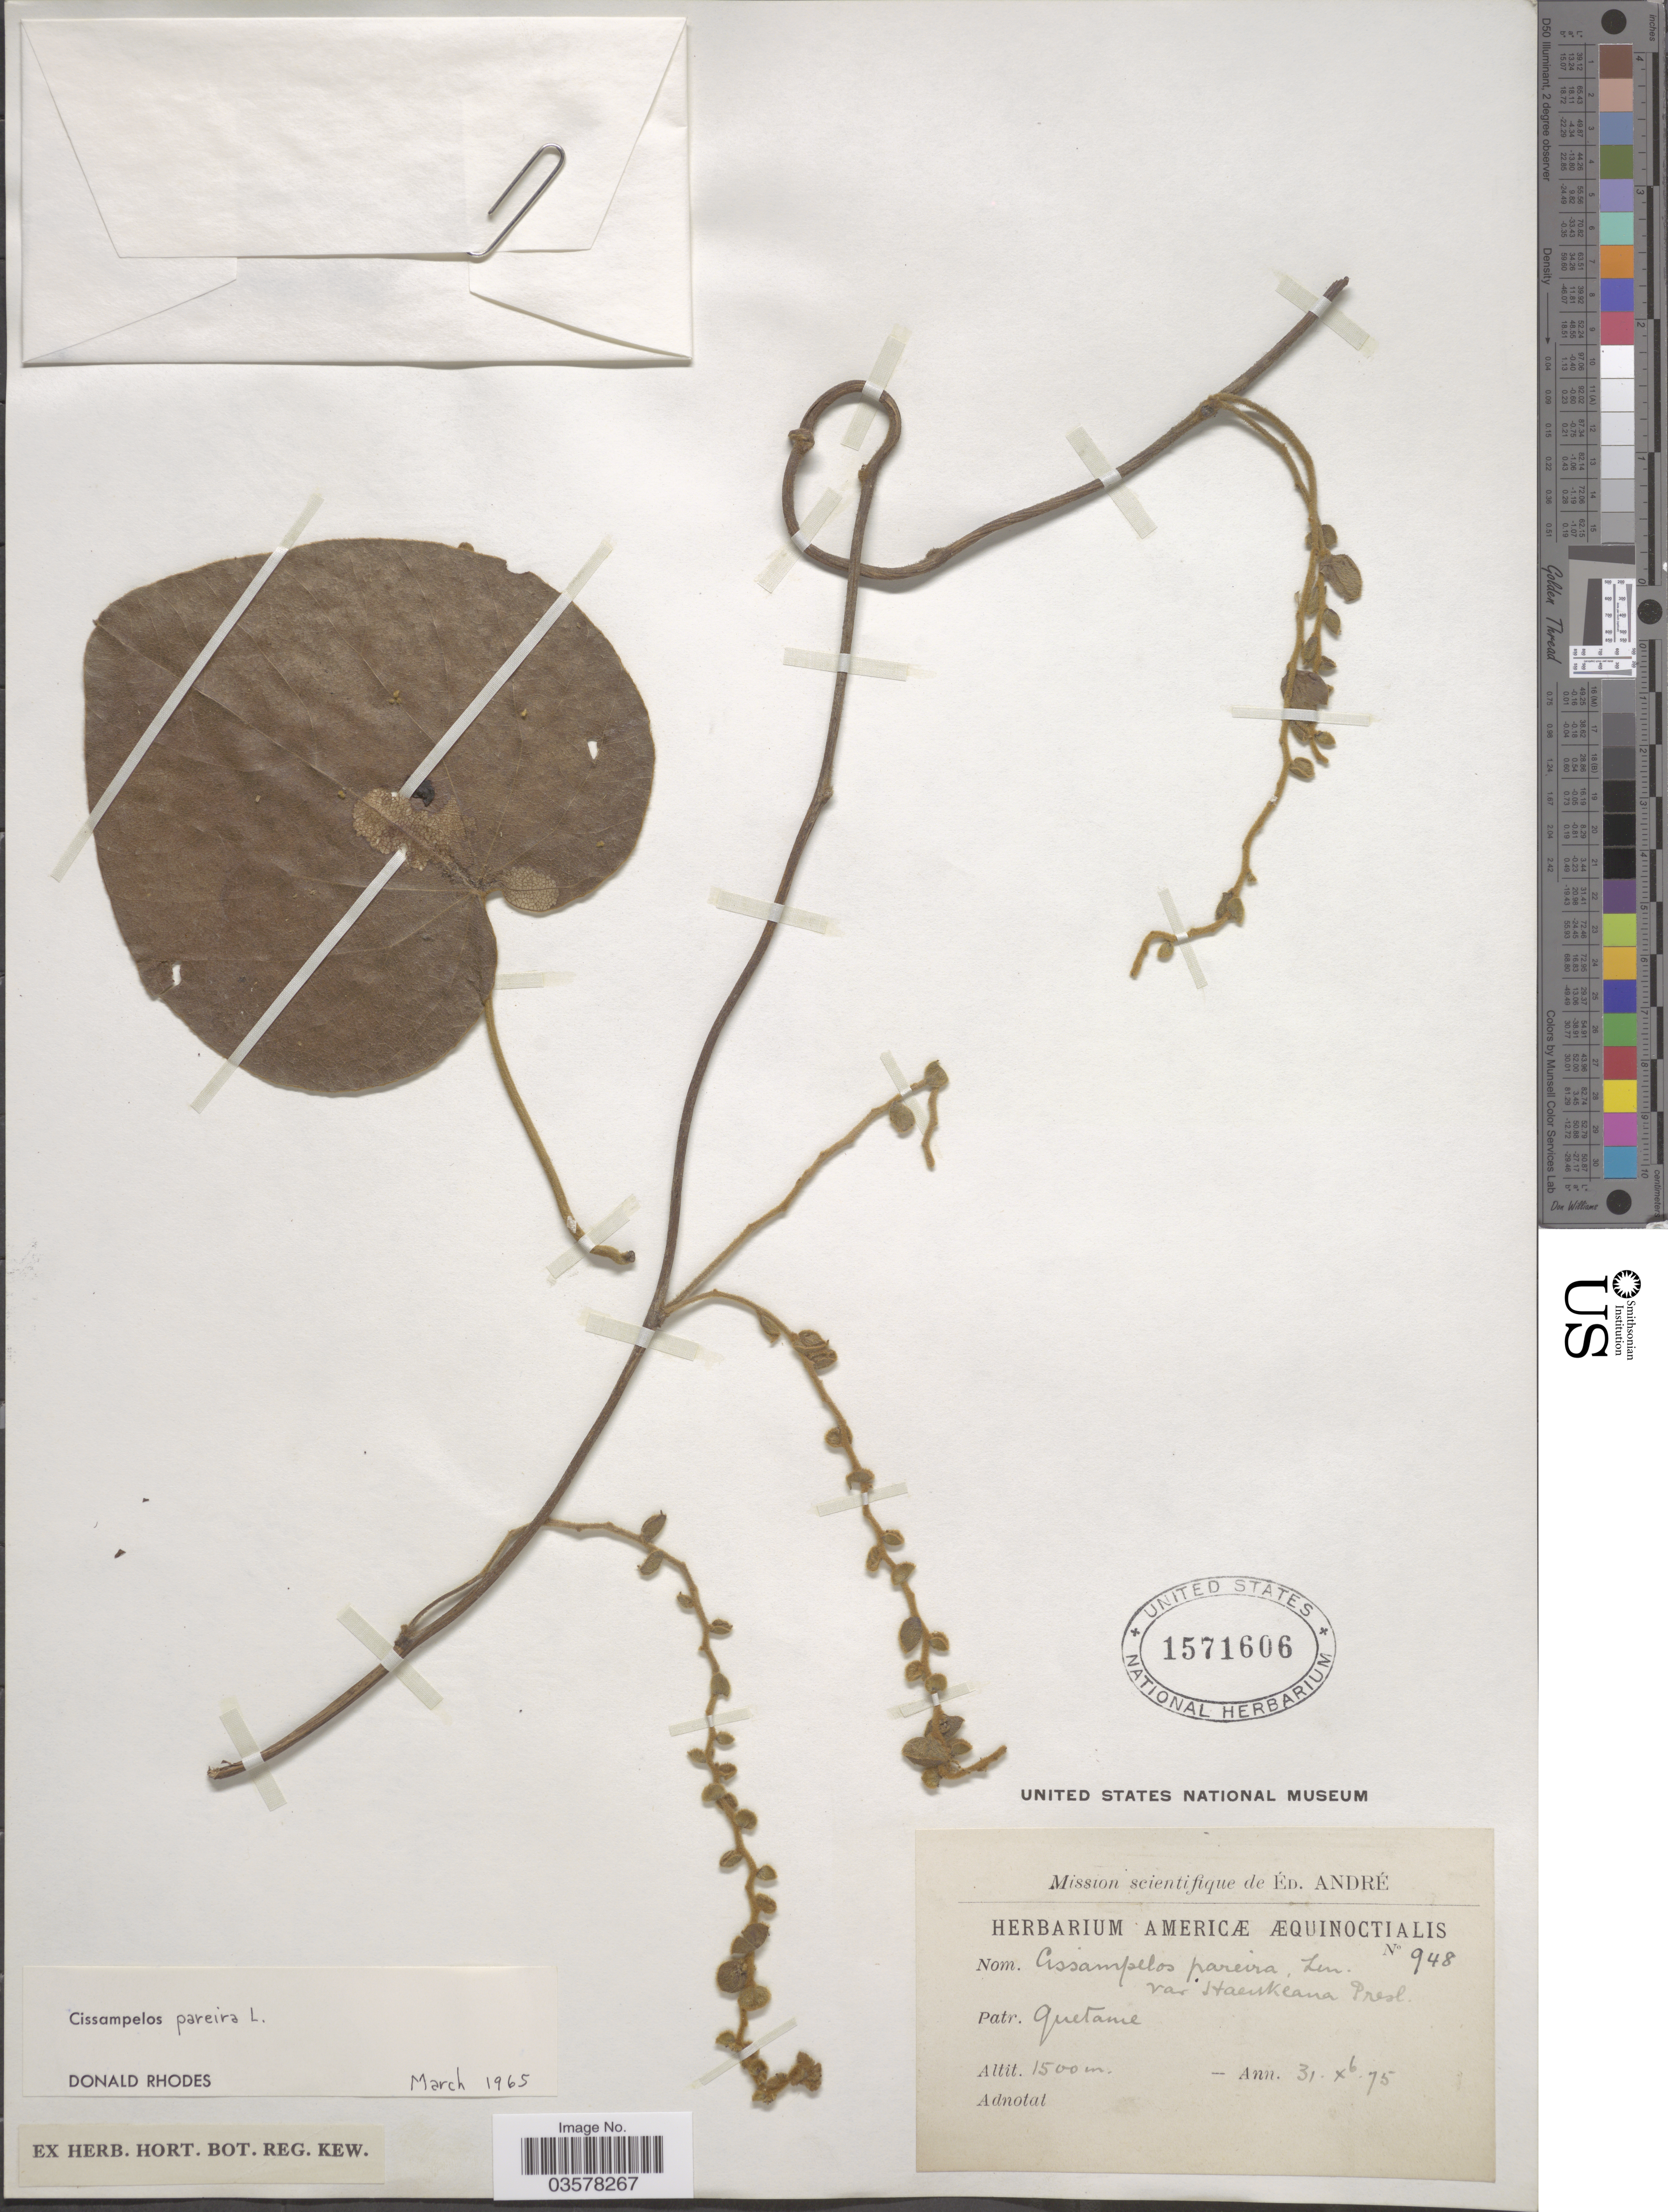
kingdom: Plantae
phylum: Tracheophyta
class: Magnoliopsida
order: Ranunculales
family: Menispermaceae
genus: Cissampelos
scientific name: Cissampelos pareira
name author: L.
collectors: É. F. André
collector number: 948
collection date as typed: Transcribed d/m/y: 31/10/75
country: Colombia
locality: Quetame.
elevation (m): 1500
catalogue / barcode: US 1571606